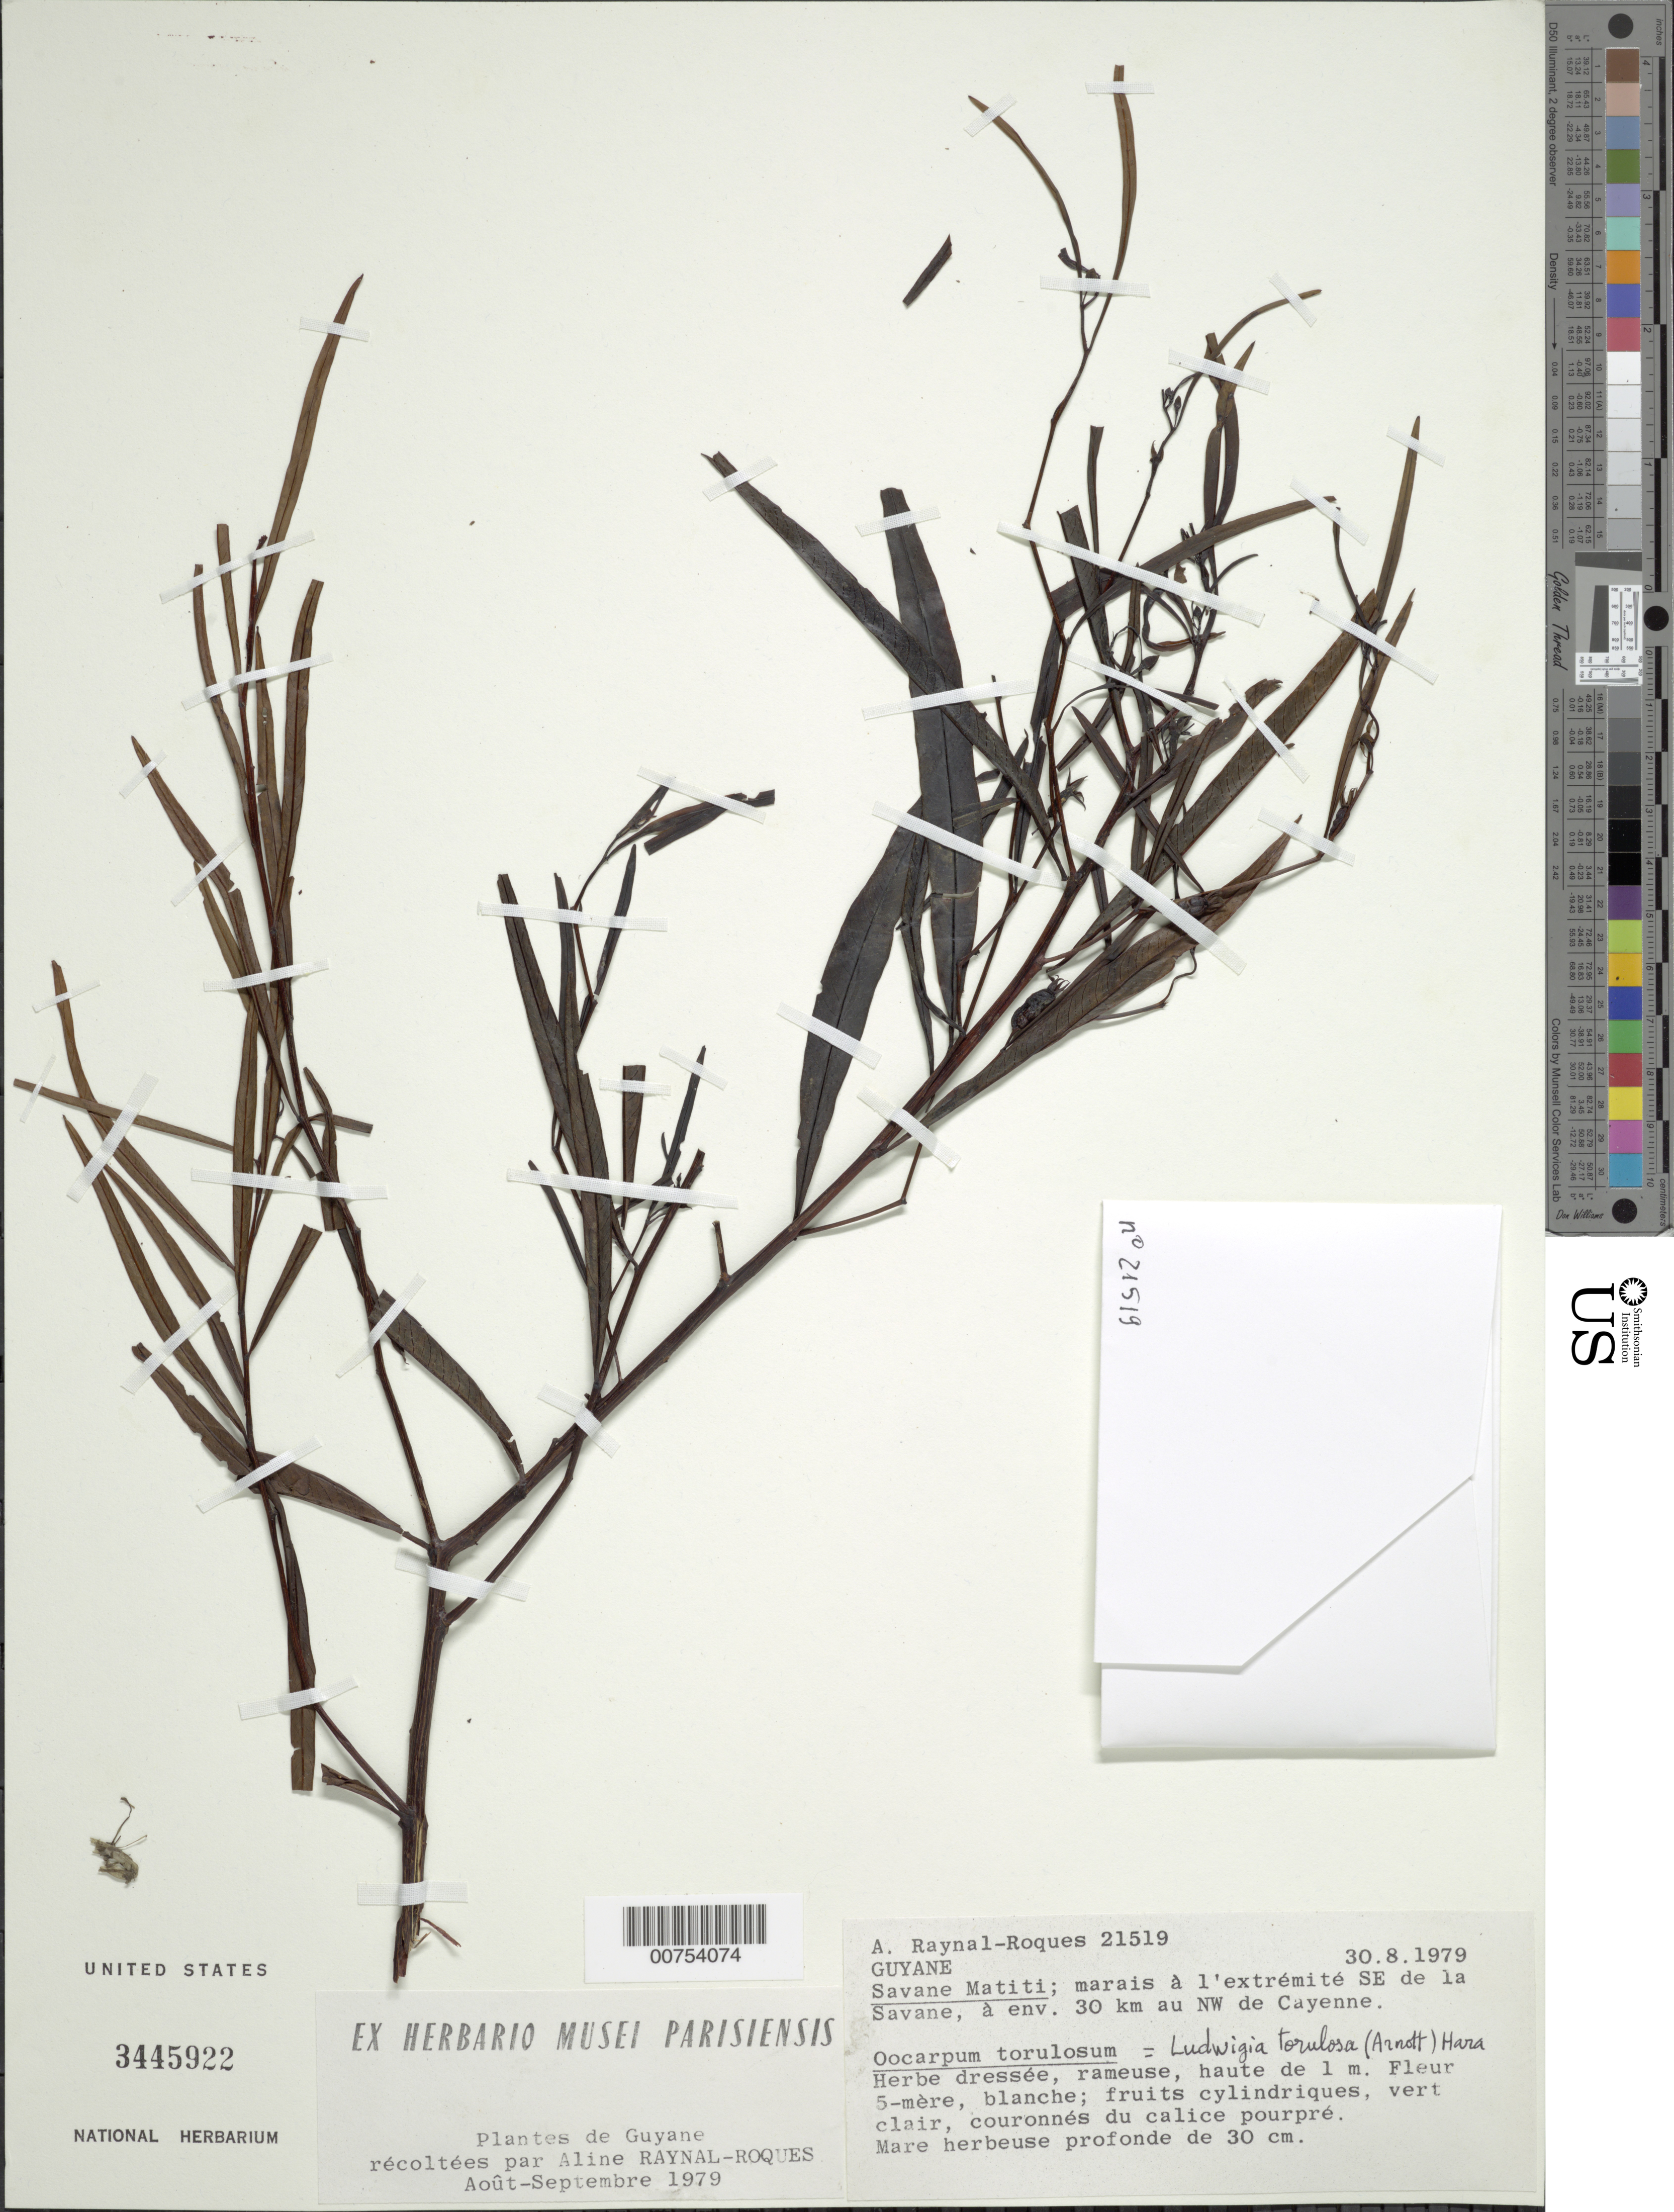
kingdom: Plantae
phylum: Tracheophyta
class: Magnoliopsida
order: Myrtales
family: Onagraceae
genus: Ludwigia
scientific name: Ludwigia torulosa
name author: (Arn.) H. Hara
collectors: A. M. Raynal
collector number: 21519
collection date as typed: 30-Aug-79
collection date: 1979-08-30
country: French Guiana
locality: Savane Matiti; SE de la Savane, 30 km au NE de Cayenne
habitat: Marais; mare herbeuse profonde de 30 cm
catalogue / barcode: US 3445922